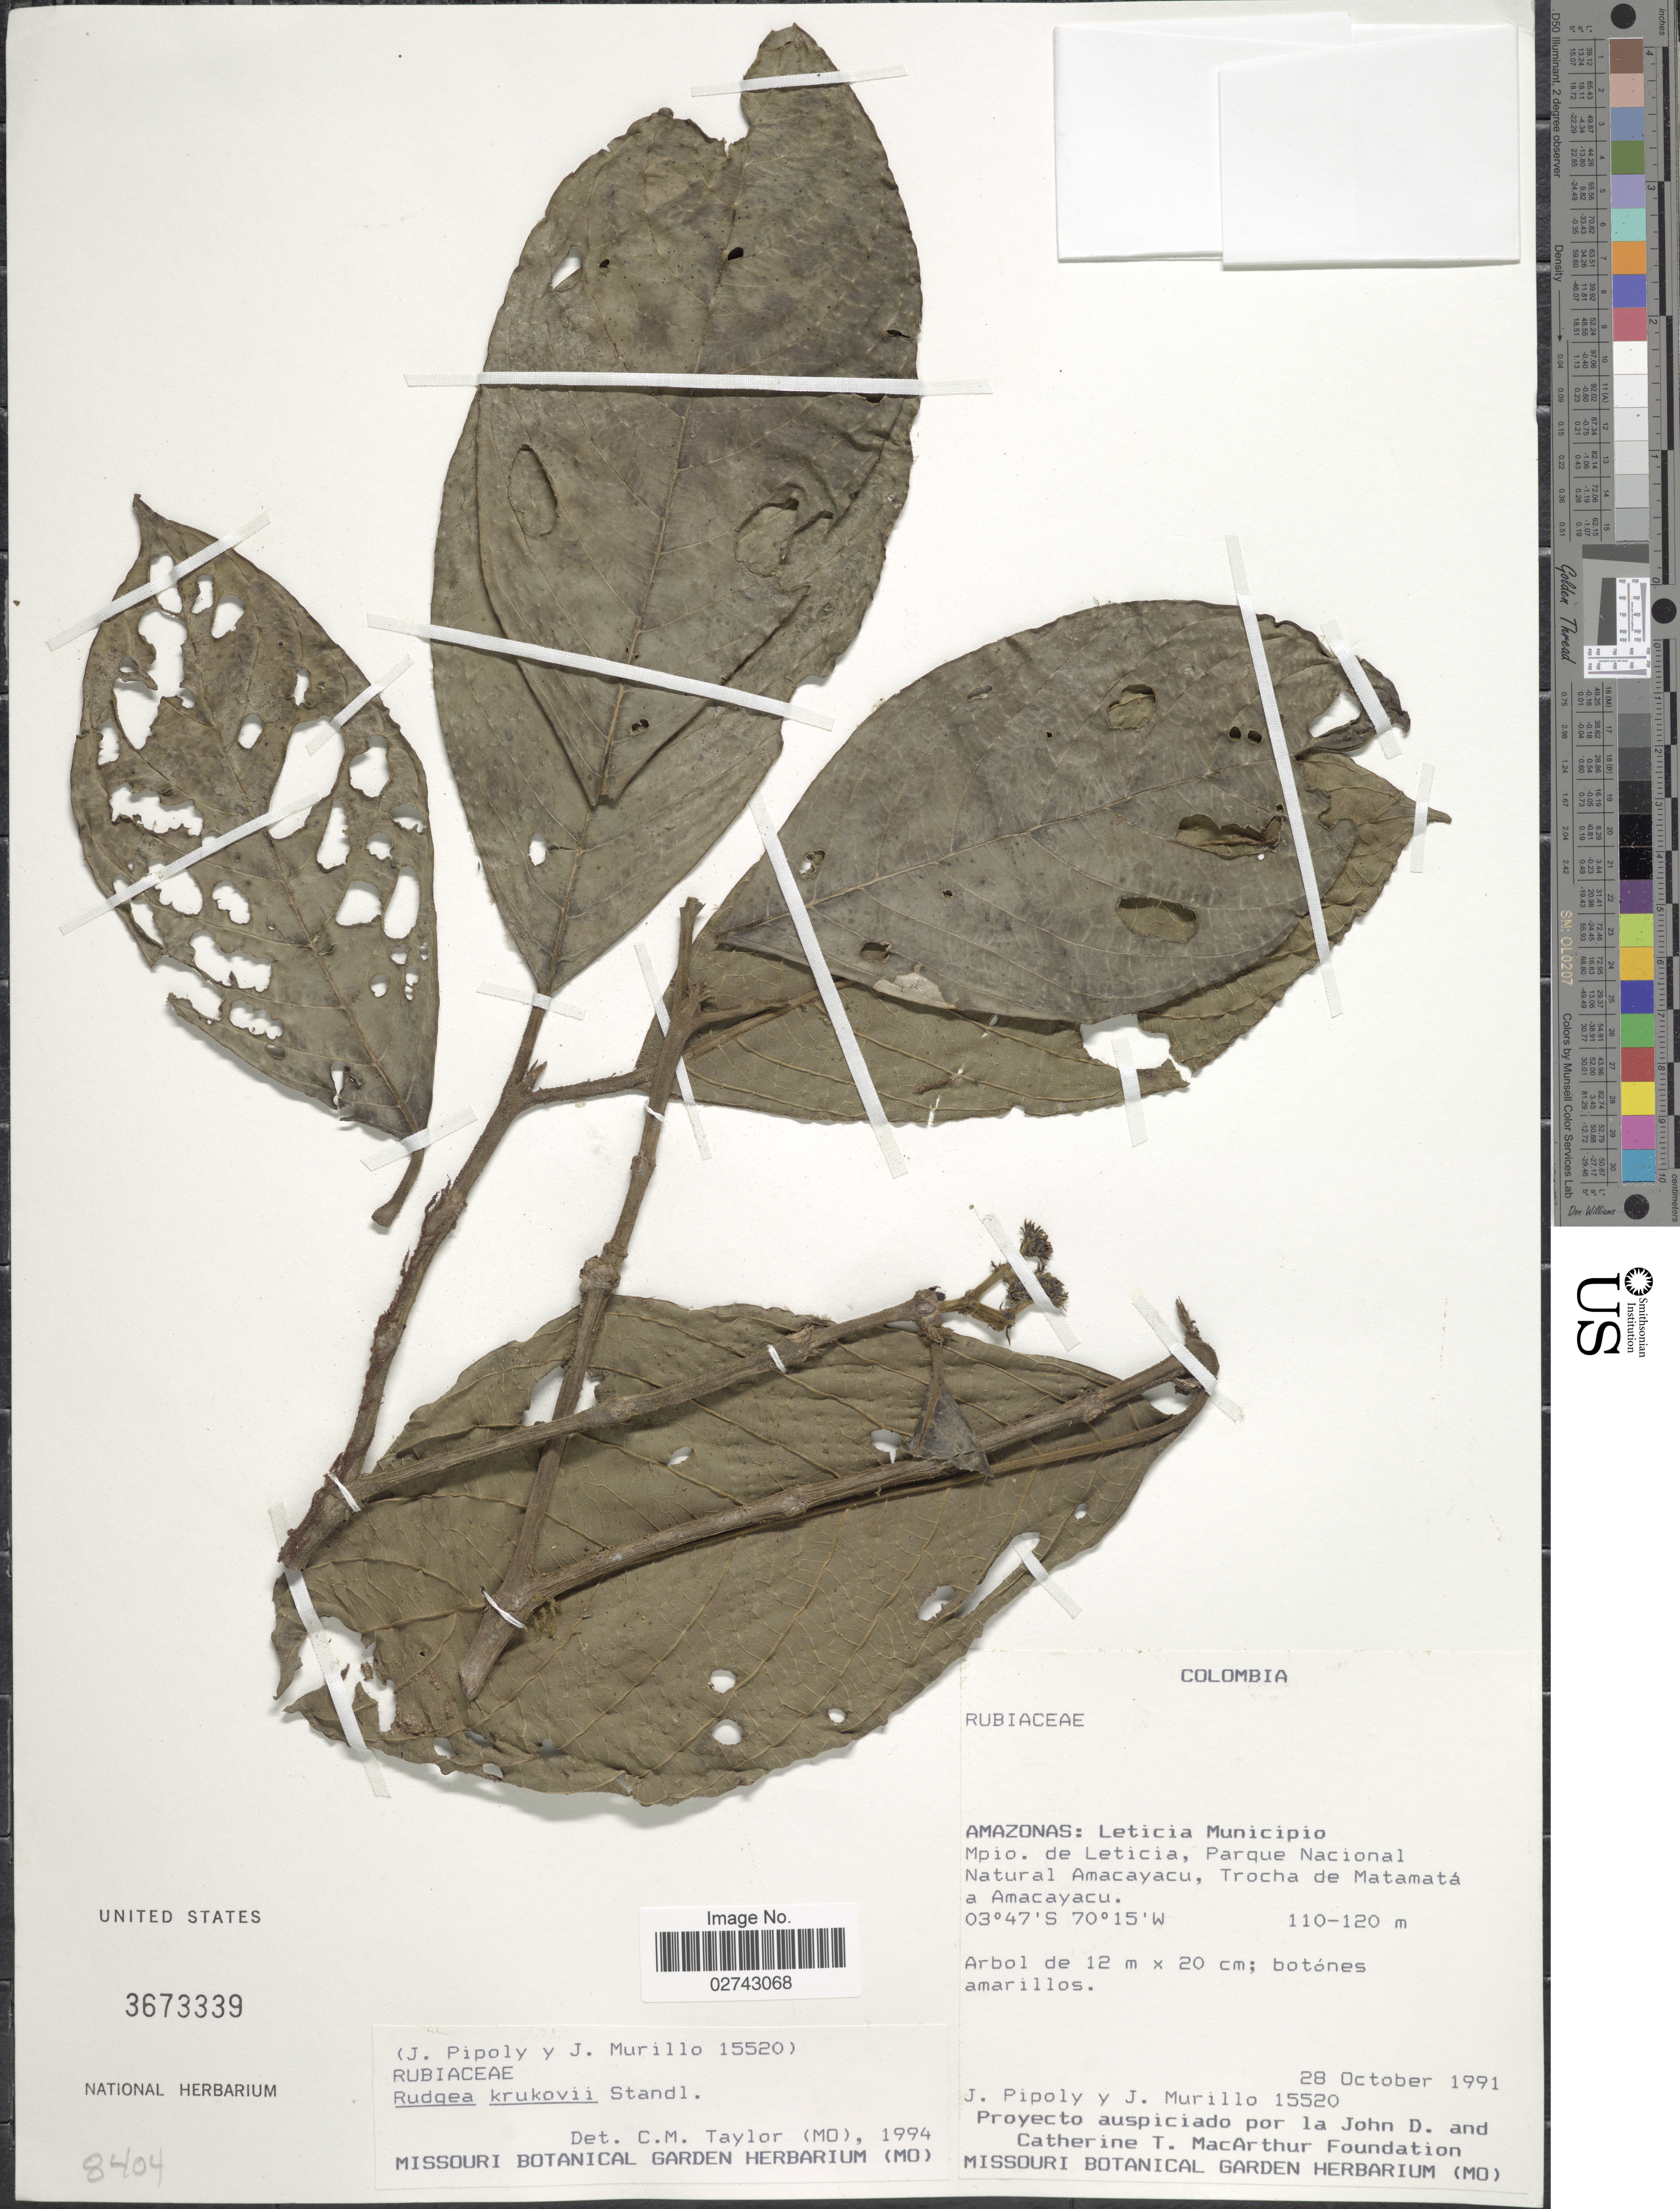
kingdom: Plantae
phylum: Tracheophyta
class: Magnoliopsida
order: Gentianales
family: Rubiaceae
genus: Rudgea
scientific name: Rudgea krukovii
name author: Standl.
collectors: J. J. Pipoly & J. C. Murillo-A.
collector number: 15520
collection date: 1991-10-28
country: Colombia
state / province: Amazônas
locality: Leticia Municipio Mpio. de Leticia, Parque Nacional Natural Amacayacu, Trocha de Matamata a Amacayacu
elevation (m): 110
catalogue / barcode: US 3673339